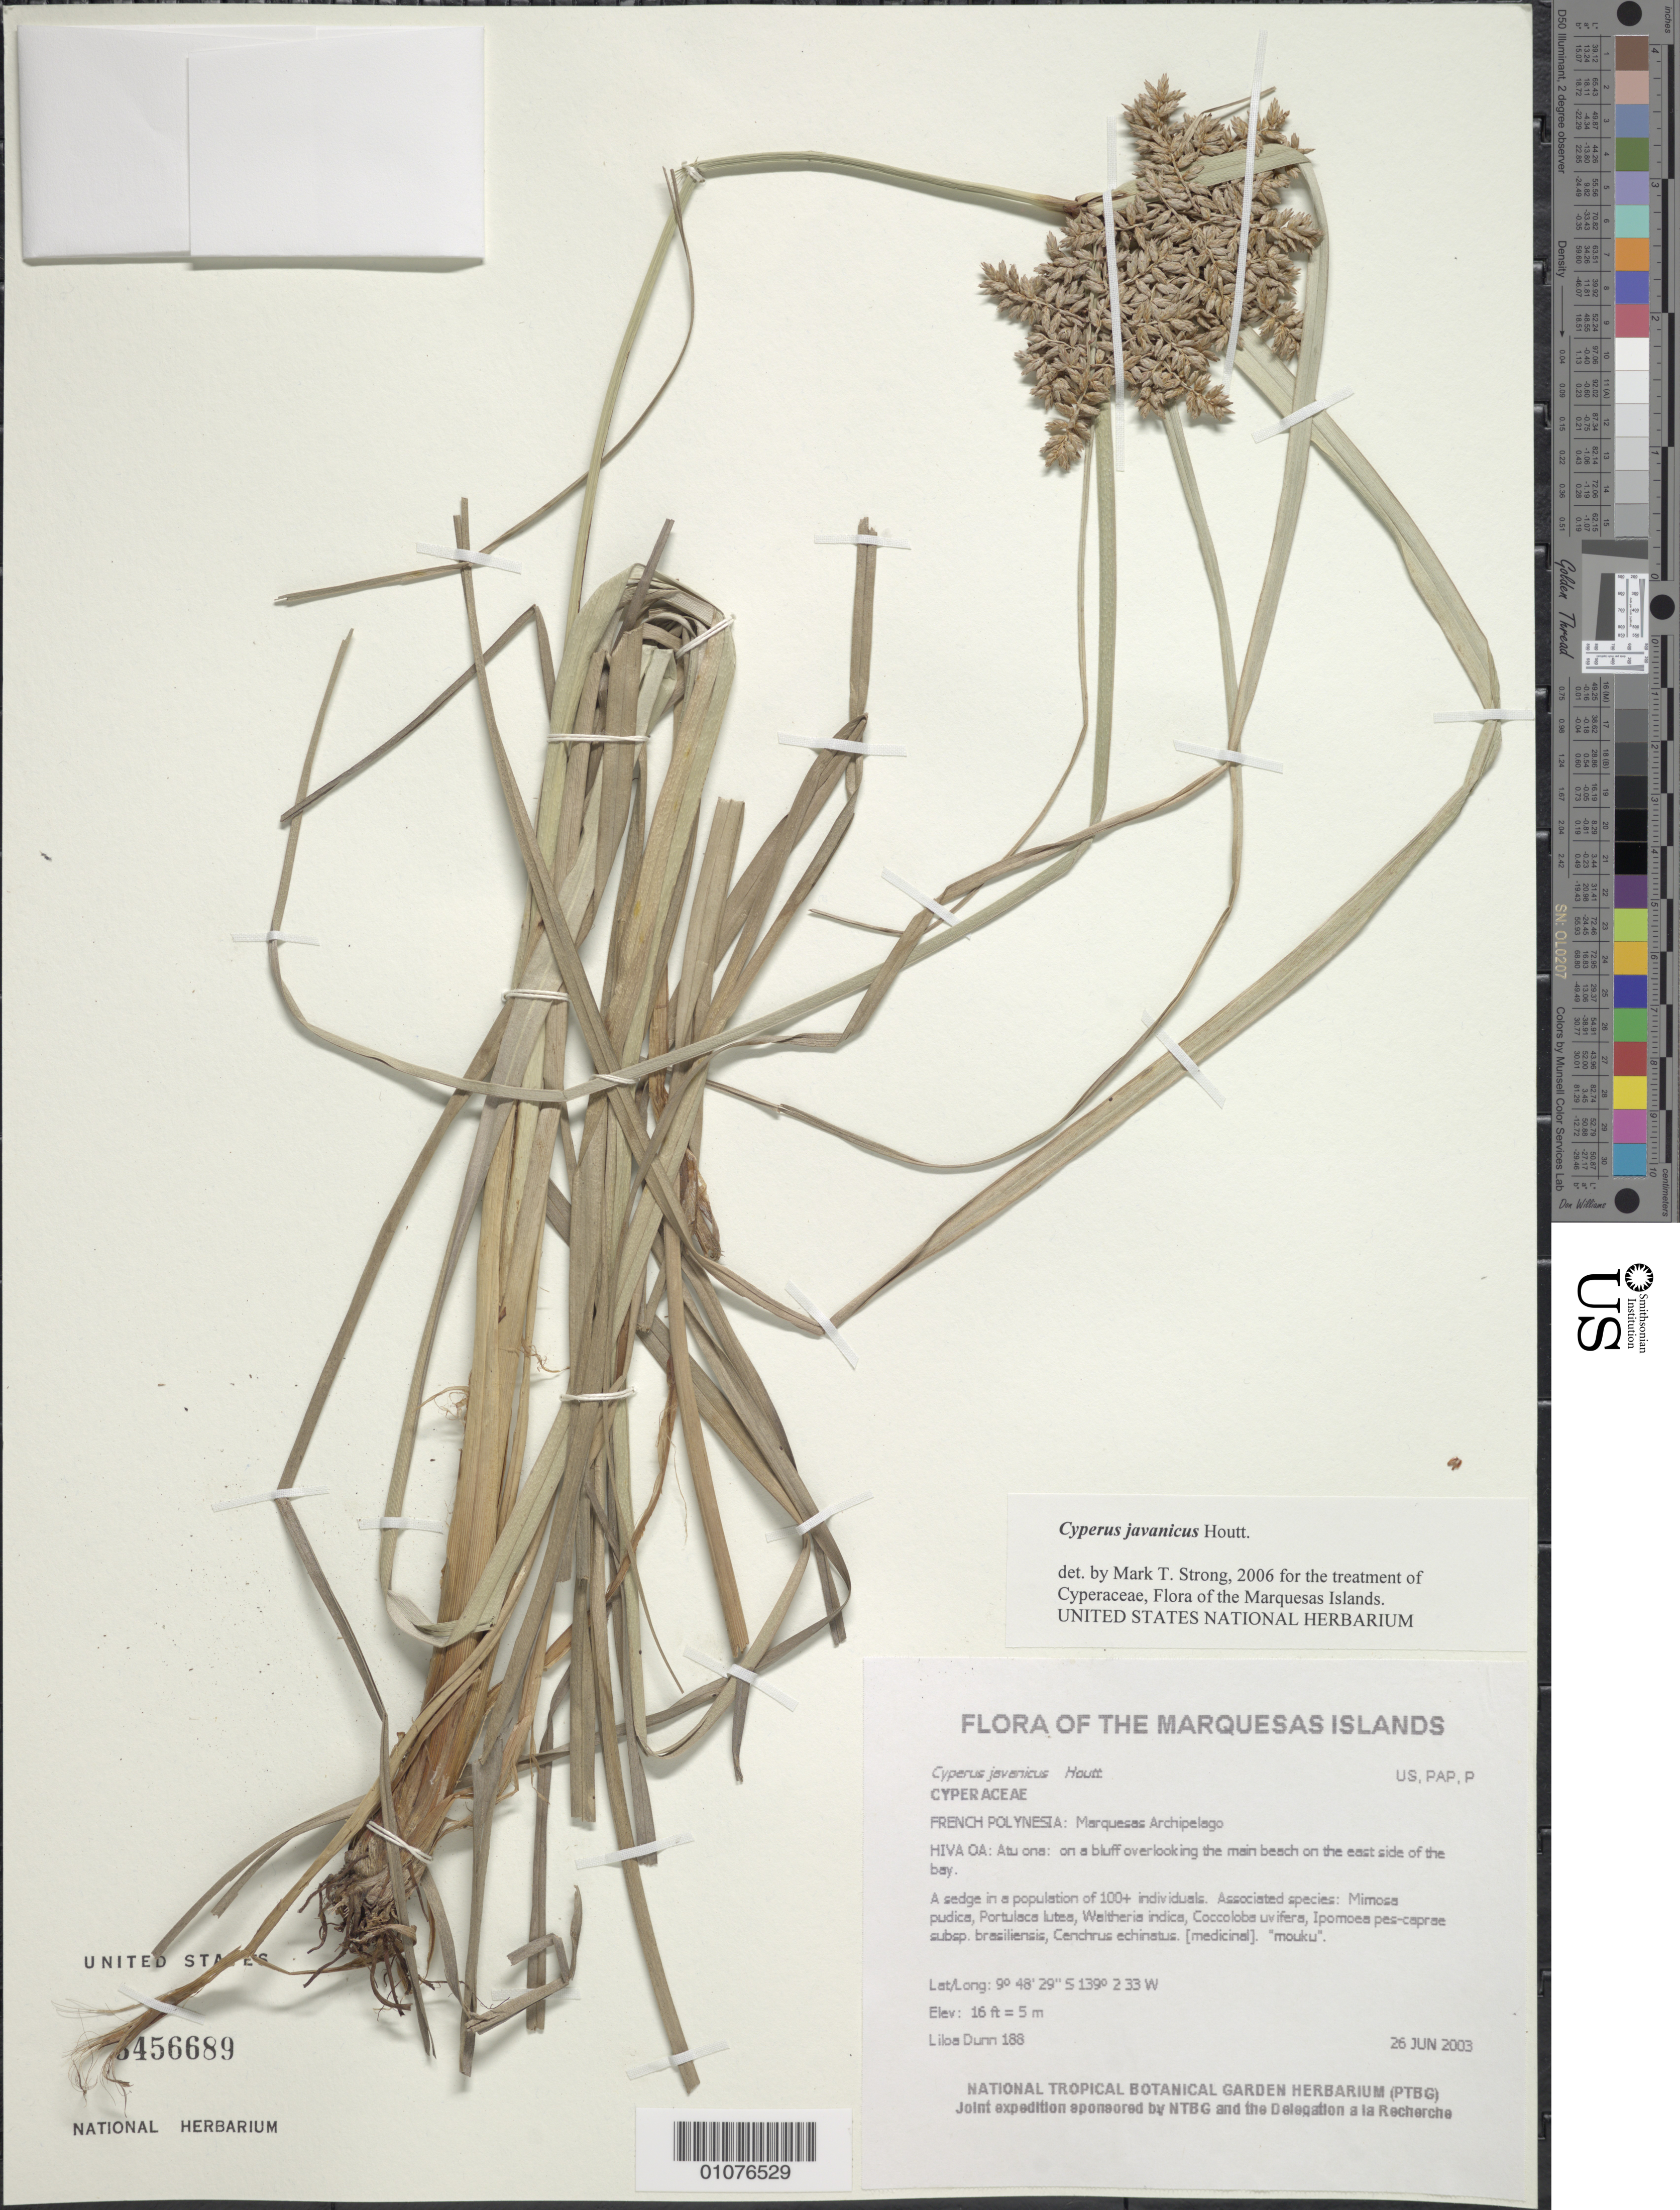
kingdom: Plantae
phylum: Tracheophyta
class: Liliopsida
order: Poales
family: Cyperaceae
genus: Cyperus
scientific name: Cyperus javanicus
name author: Houtt.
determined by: Lorence, David H., (PTBG), National Tropical Botanical Garden (UNITED STATES)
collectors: L. Dunn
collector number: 188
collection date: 2003-06-26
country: French Polynesia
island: Hiva Oa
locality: Atu ona: on a bluff overlooking the main beach on the east side of the bay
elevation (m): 5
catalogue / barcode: US 3456689